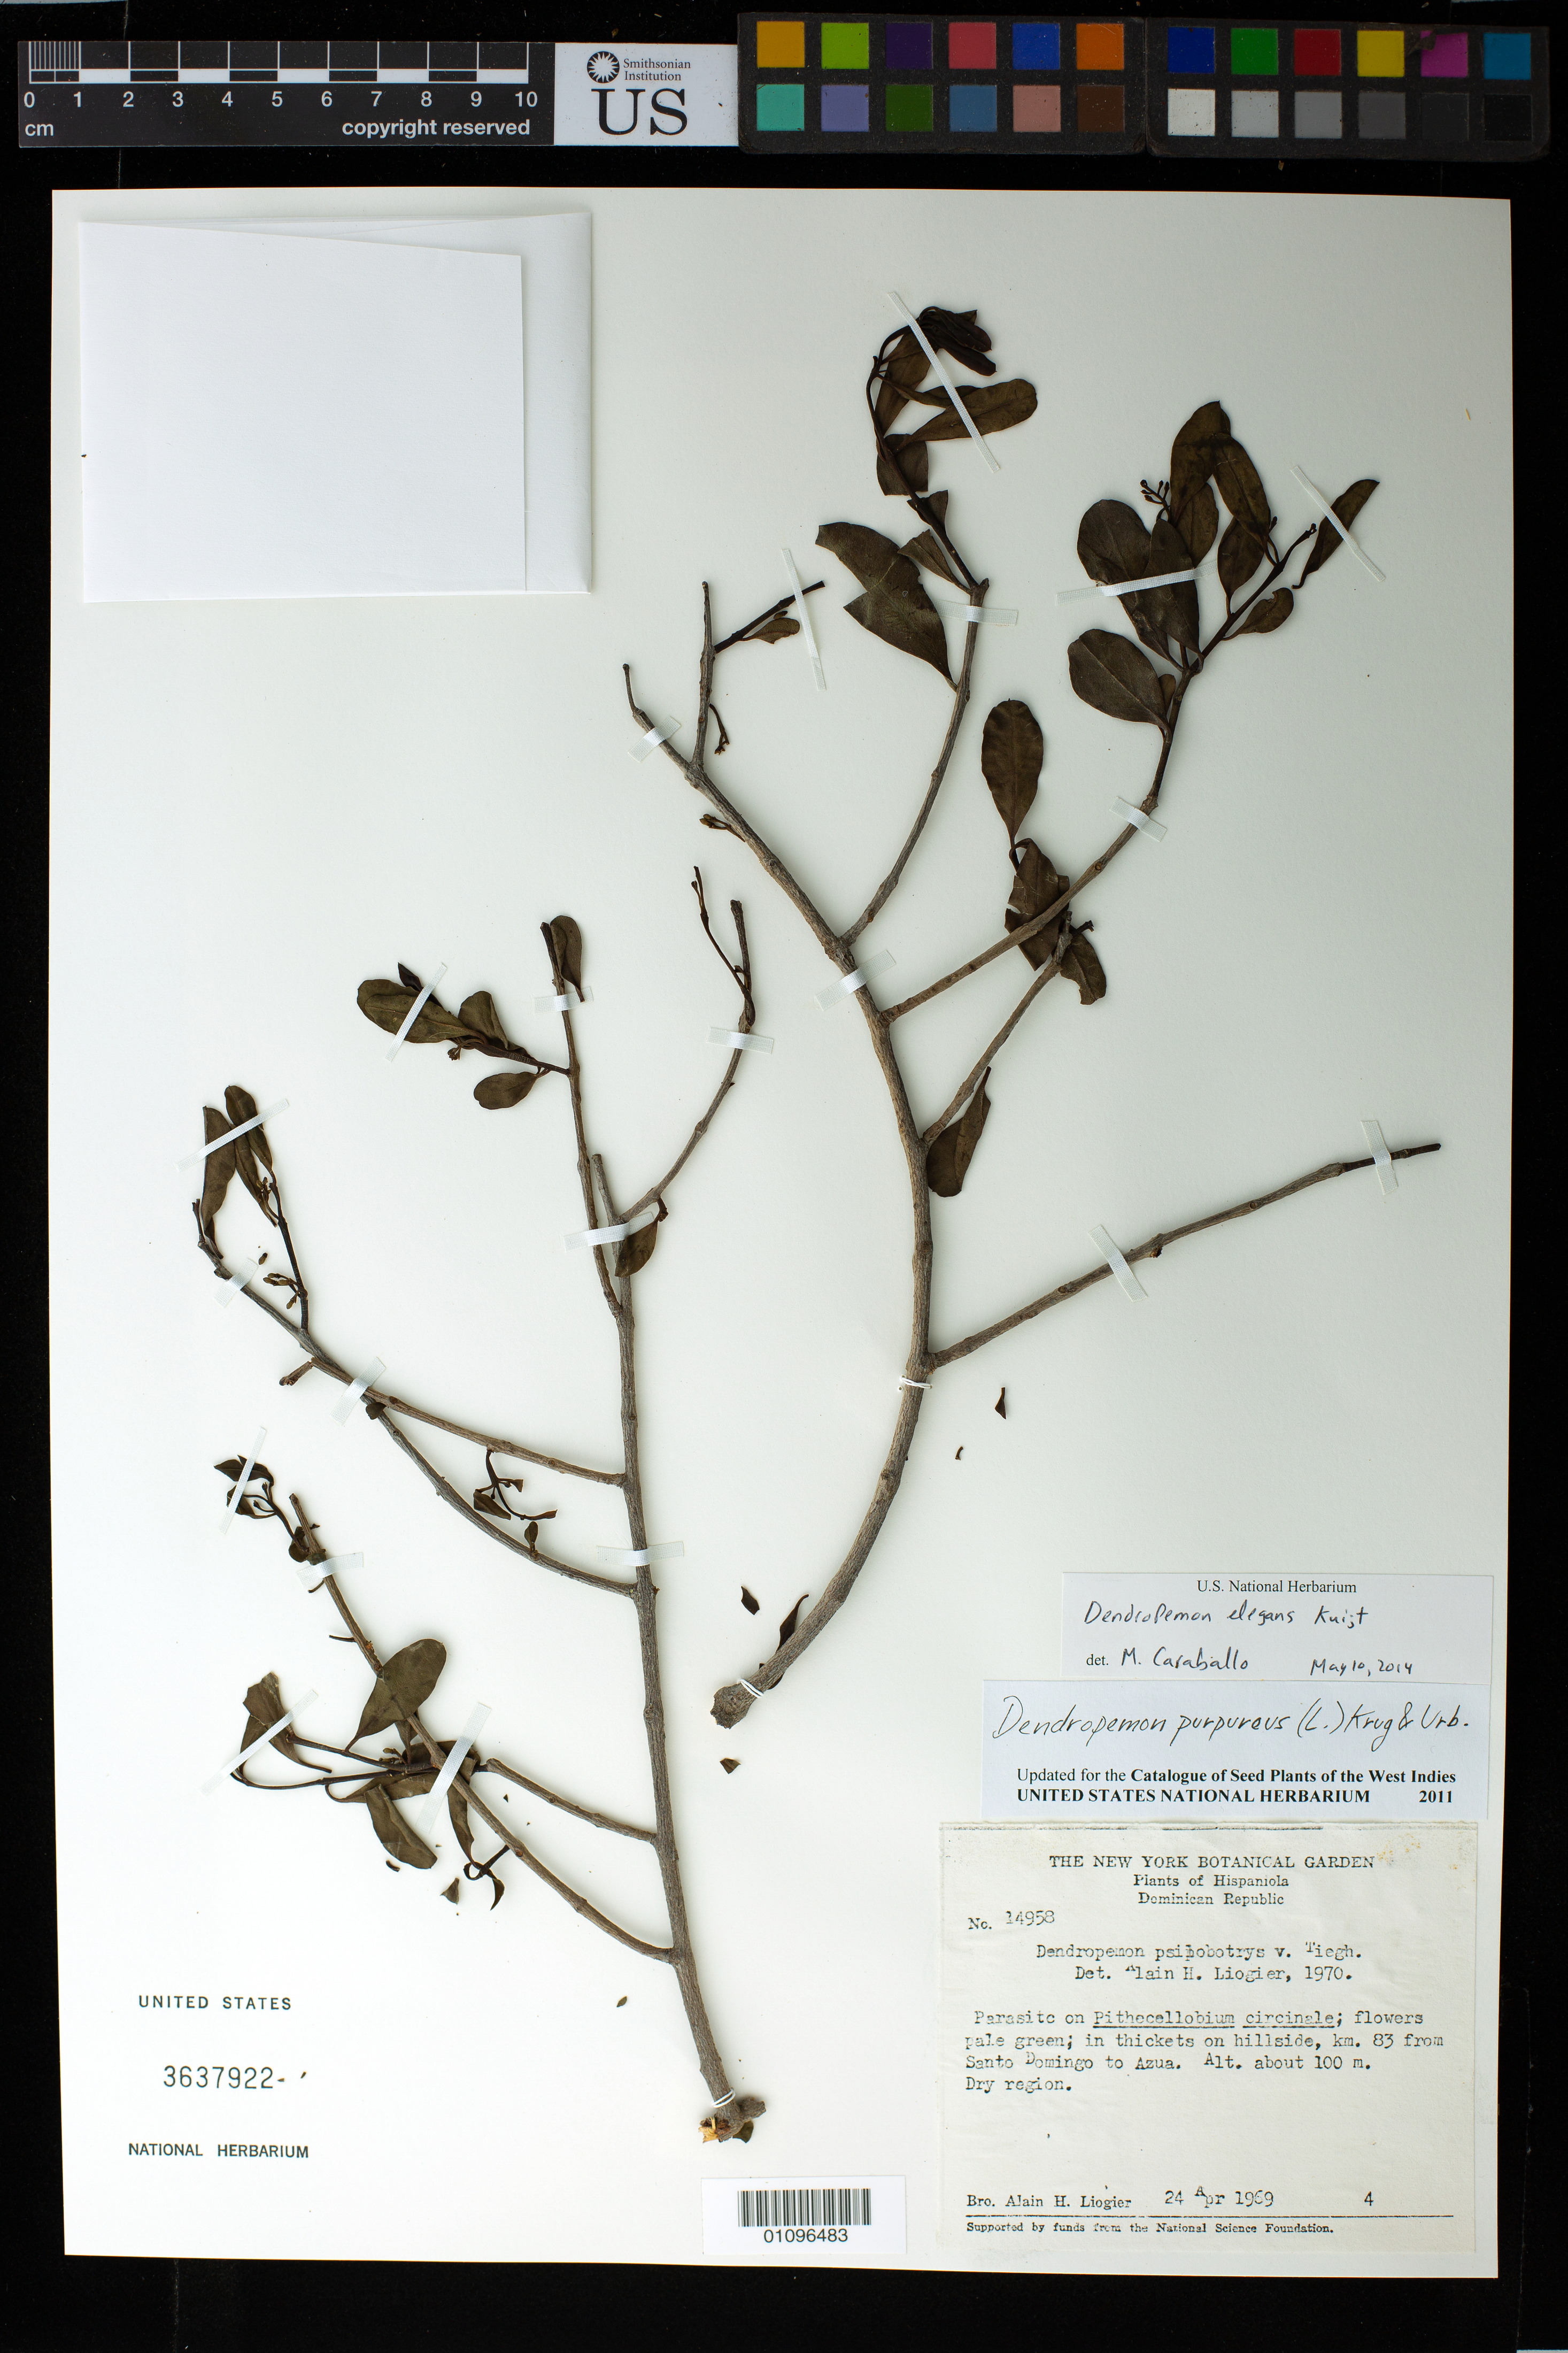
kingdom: Plantae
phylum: Tracheophyta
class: Magnoliopsida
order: Santalales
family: Loranthaceae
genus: Dendropemon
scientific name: Dendropemon elegans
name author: Kuijt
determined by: Caraballo-Ortiz, Marcos A., (MISS), University of Mississippi (UNITED STATES)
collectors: A. H. Liogier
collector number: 14958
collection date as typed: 24 Apr 1969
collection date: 1969-04-24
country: Dominican Republic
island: Hispaniola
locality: Santo Domingo to Azua, km 83 from Santo Domingo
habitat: In thickets on hillside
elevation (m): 100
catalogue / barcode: US 3637922